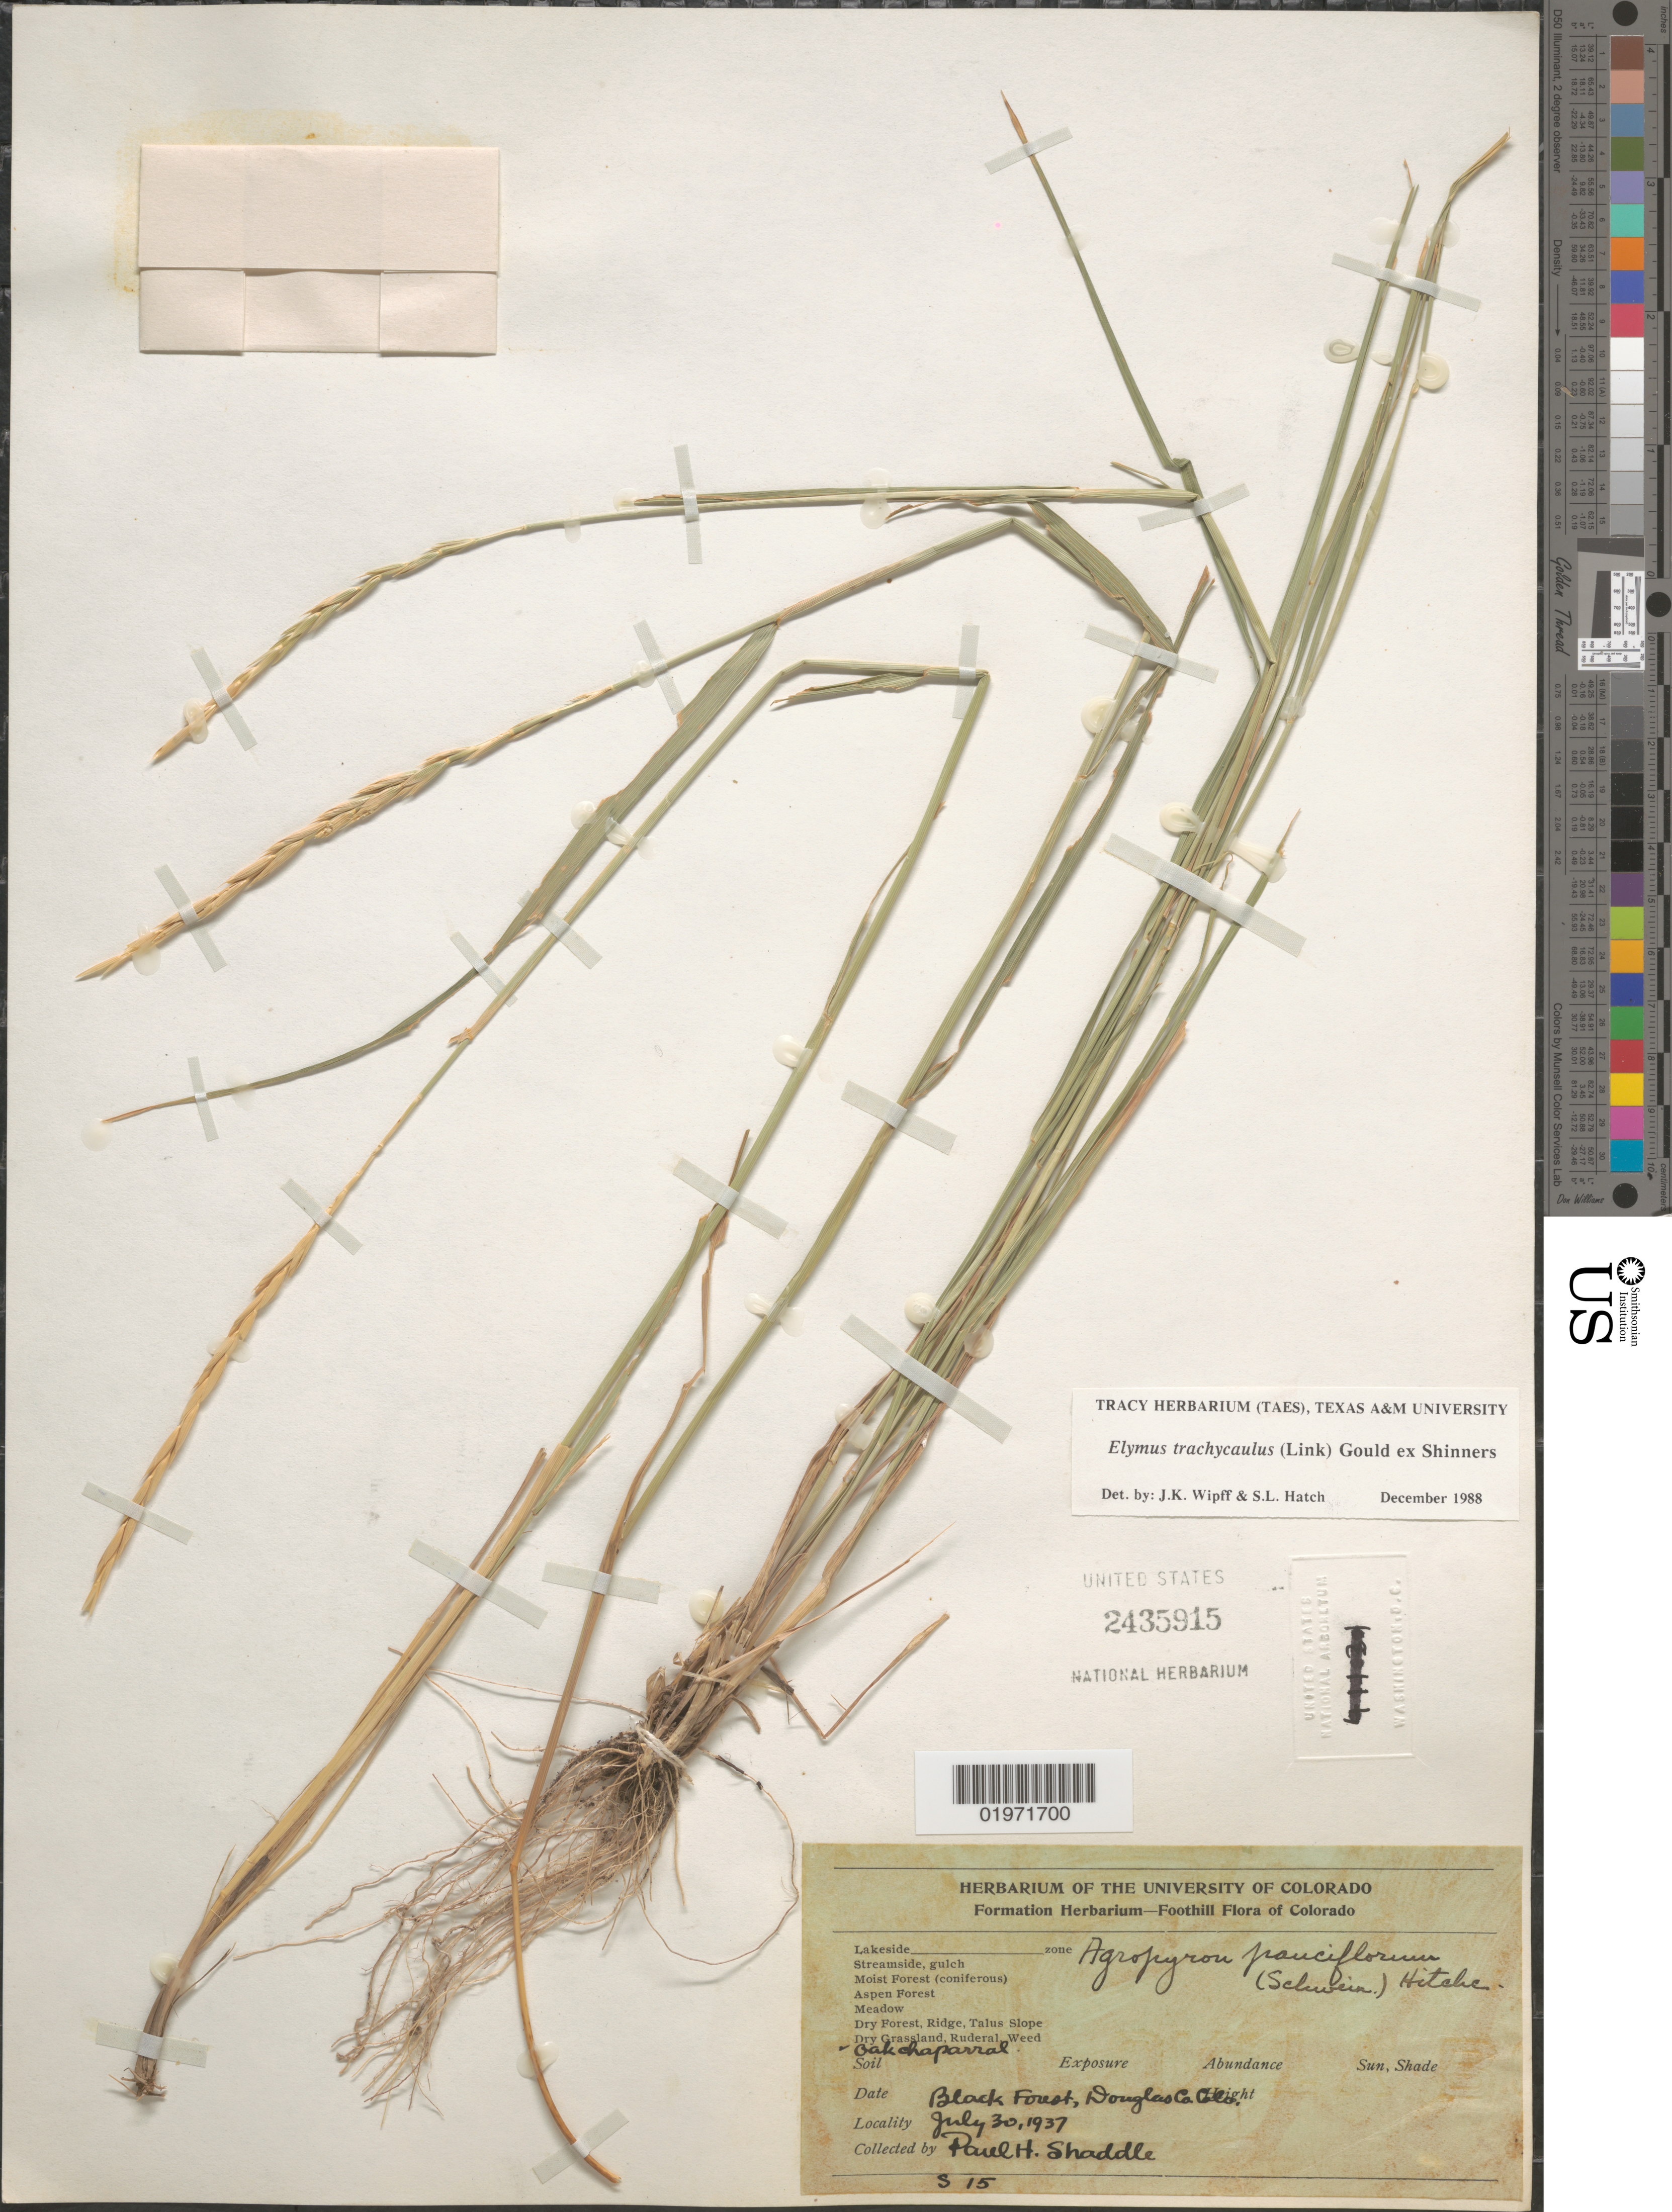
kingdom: Plantae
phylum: Tracheophyta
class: Liliopsida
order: Poales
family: Poaceae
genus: Elymus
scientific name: Elymus trachycaulus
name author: (Link) Gould ex Shinners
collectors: P. Shaddle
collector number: S15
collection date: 1937-07-30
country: United States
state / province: Colorado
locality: Foothill. Black Forest, Douglas Co.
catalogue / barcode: US 2435915